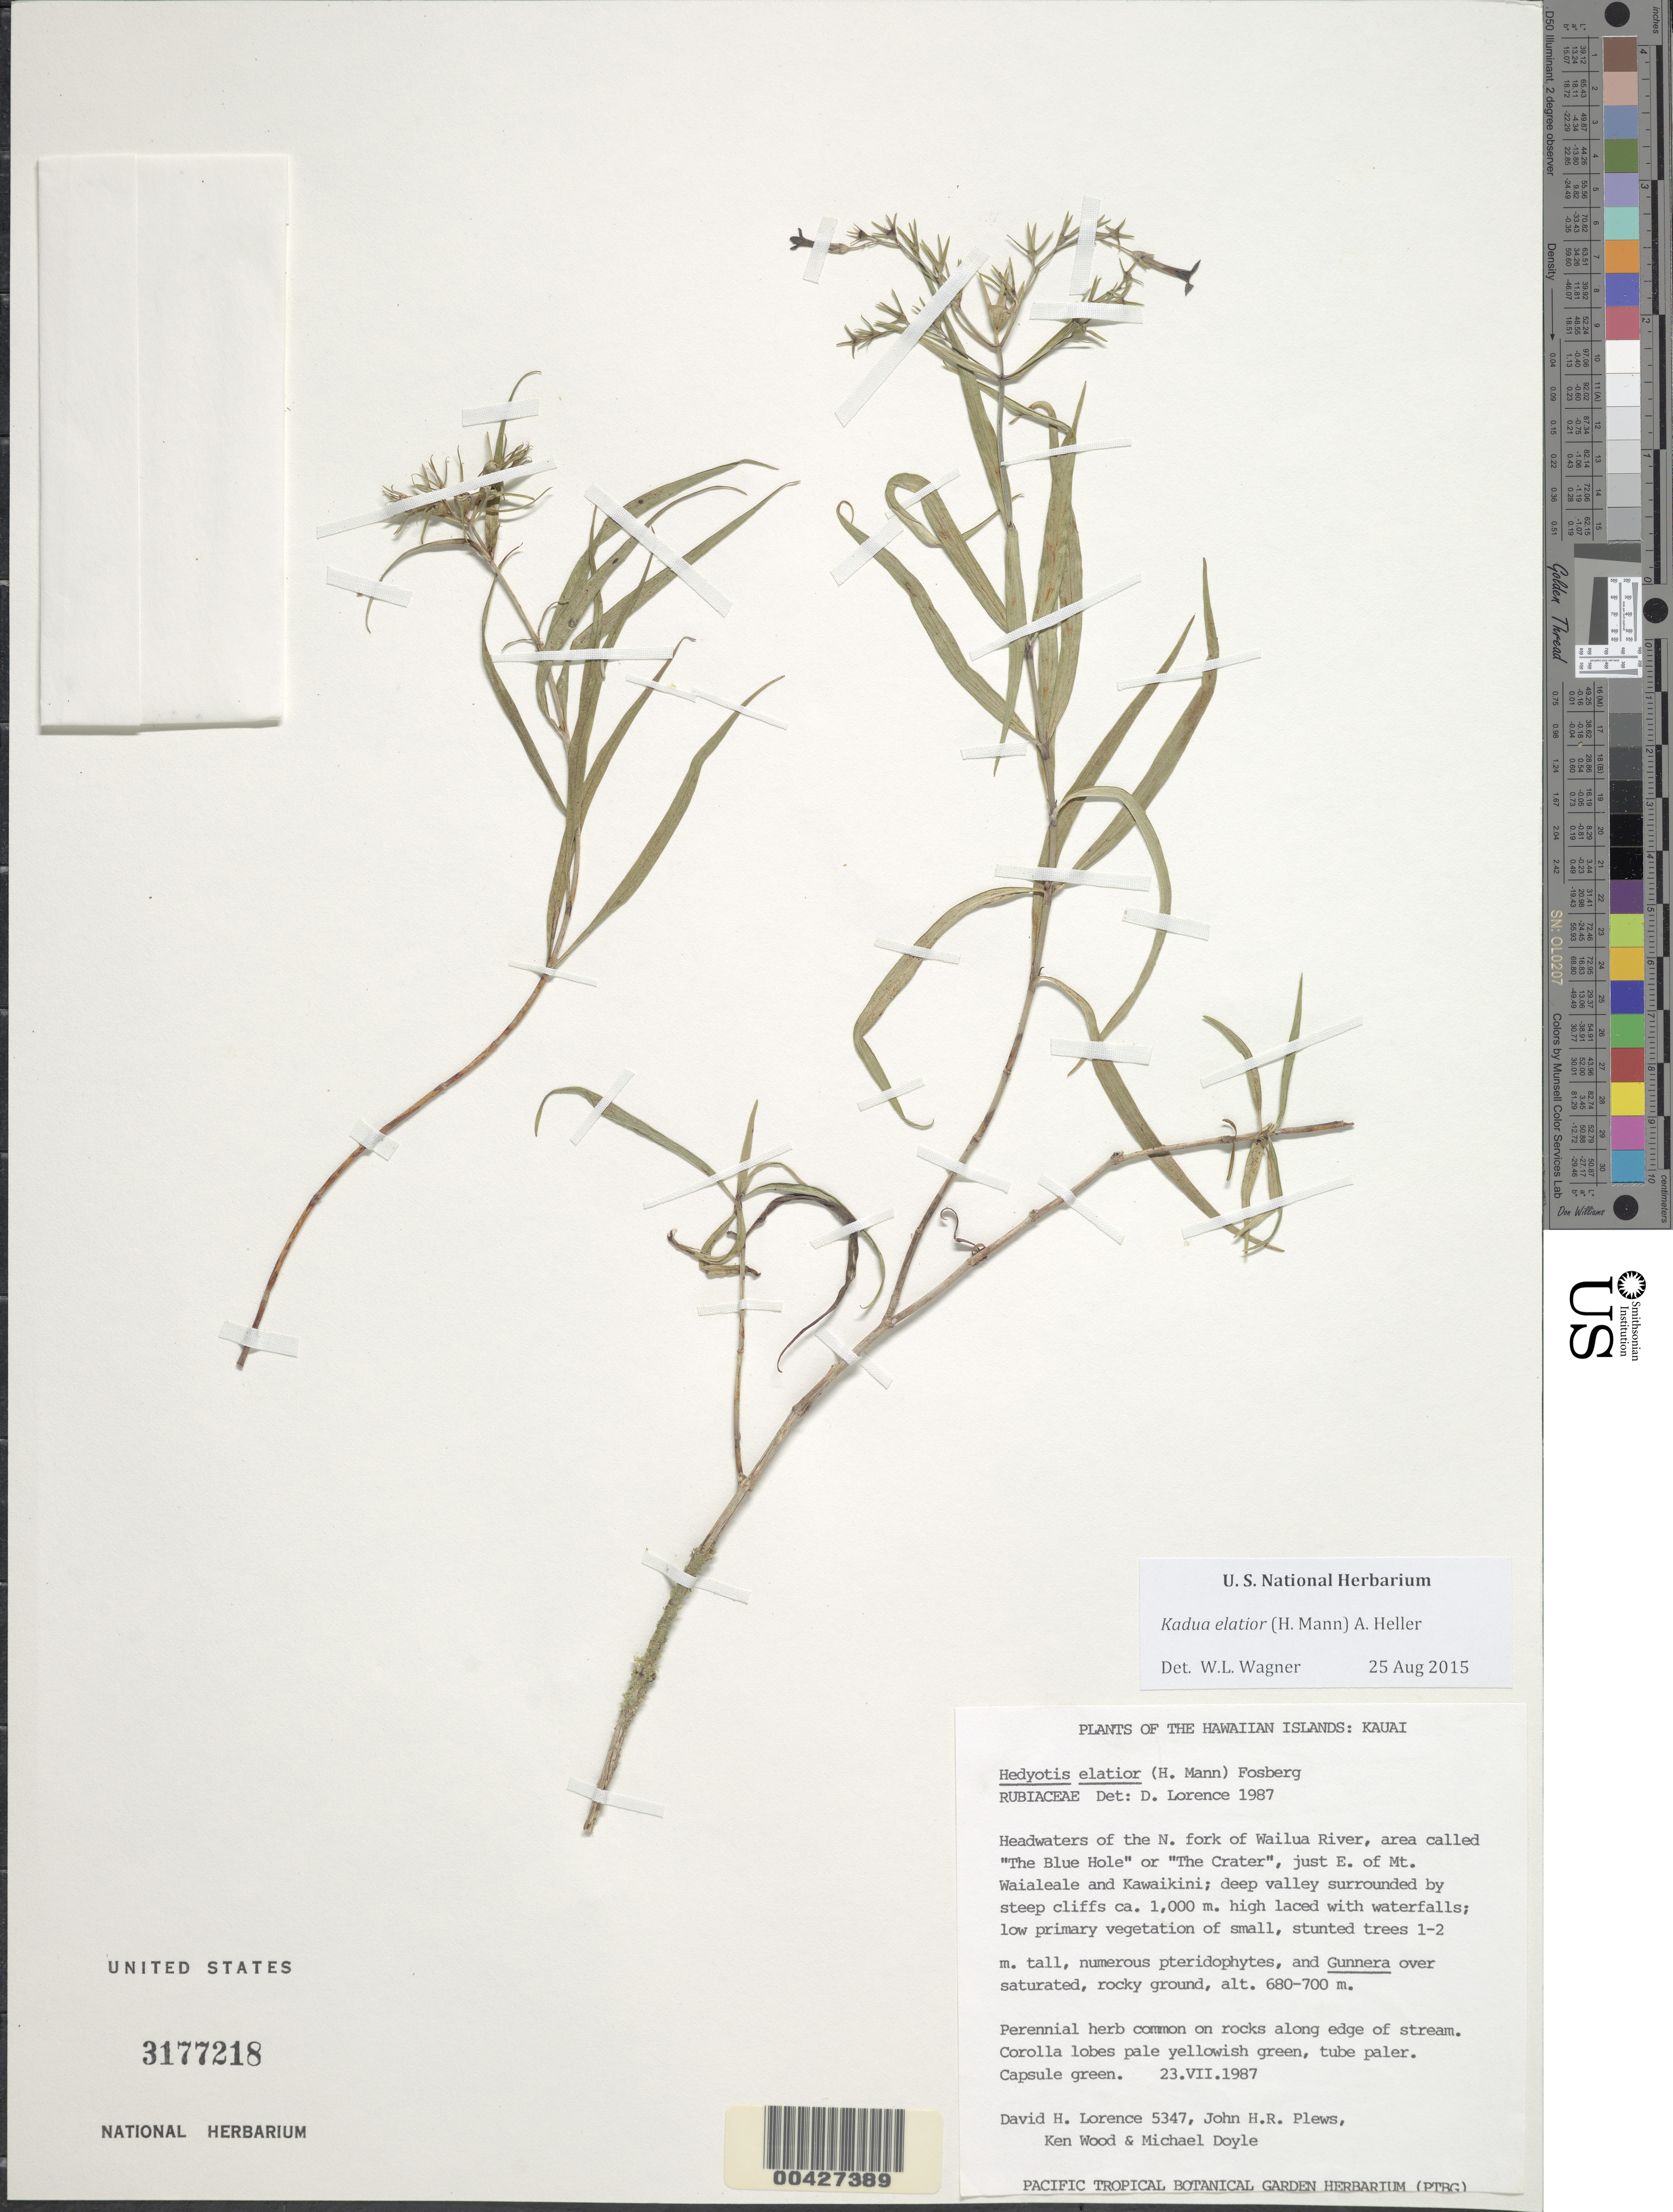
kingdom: Plantae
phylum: Tracheophyta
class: Magnoliopsida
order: Gentianales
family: Rubiaceae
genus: Kadua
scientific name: Kadua elatior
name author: (H. Mann) A. Heller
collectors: D. Lorence, J. Plews, K. Wood & M. Doyle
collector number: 5347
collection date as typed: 23 Jul 1987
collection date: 1987-07-23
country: United States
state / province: Hawaii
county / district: Kauai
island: Kaua'i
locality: Headwaters of the N. fork of Wailua River, area called The Blue Hole or The Crater, just E. of Mt. Waialele & Kawaikini.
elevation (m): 680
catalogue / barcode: US 3177218